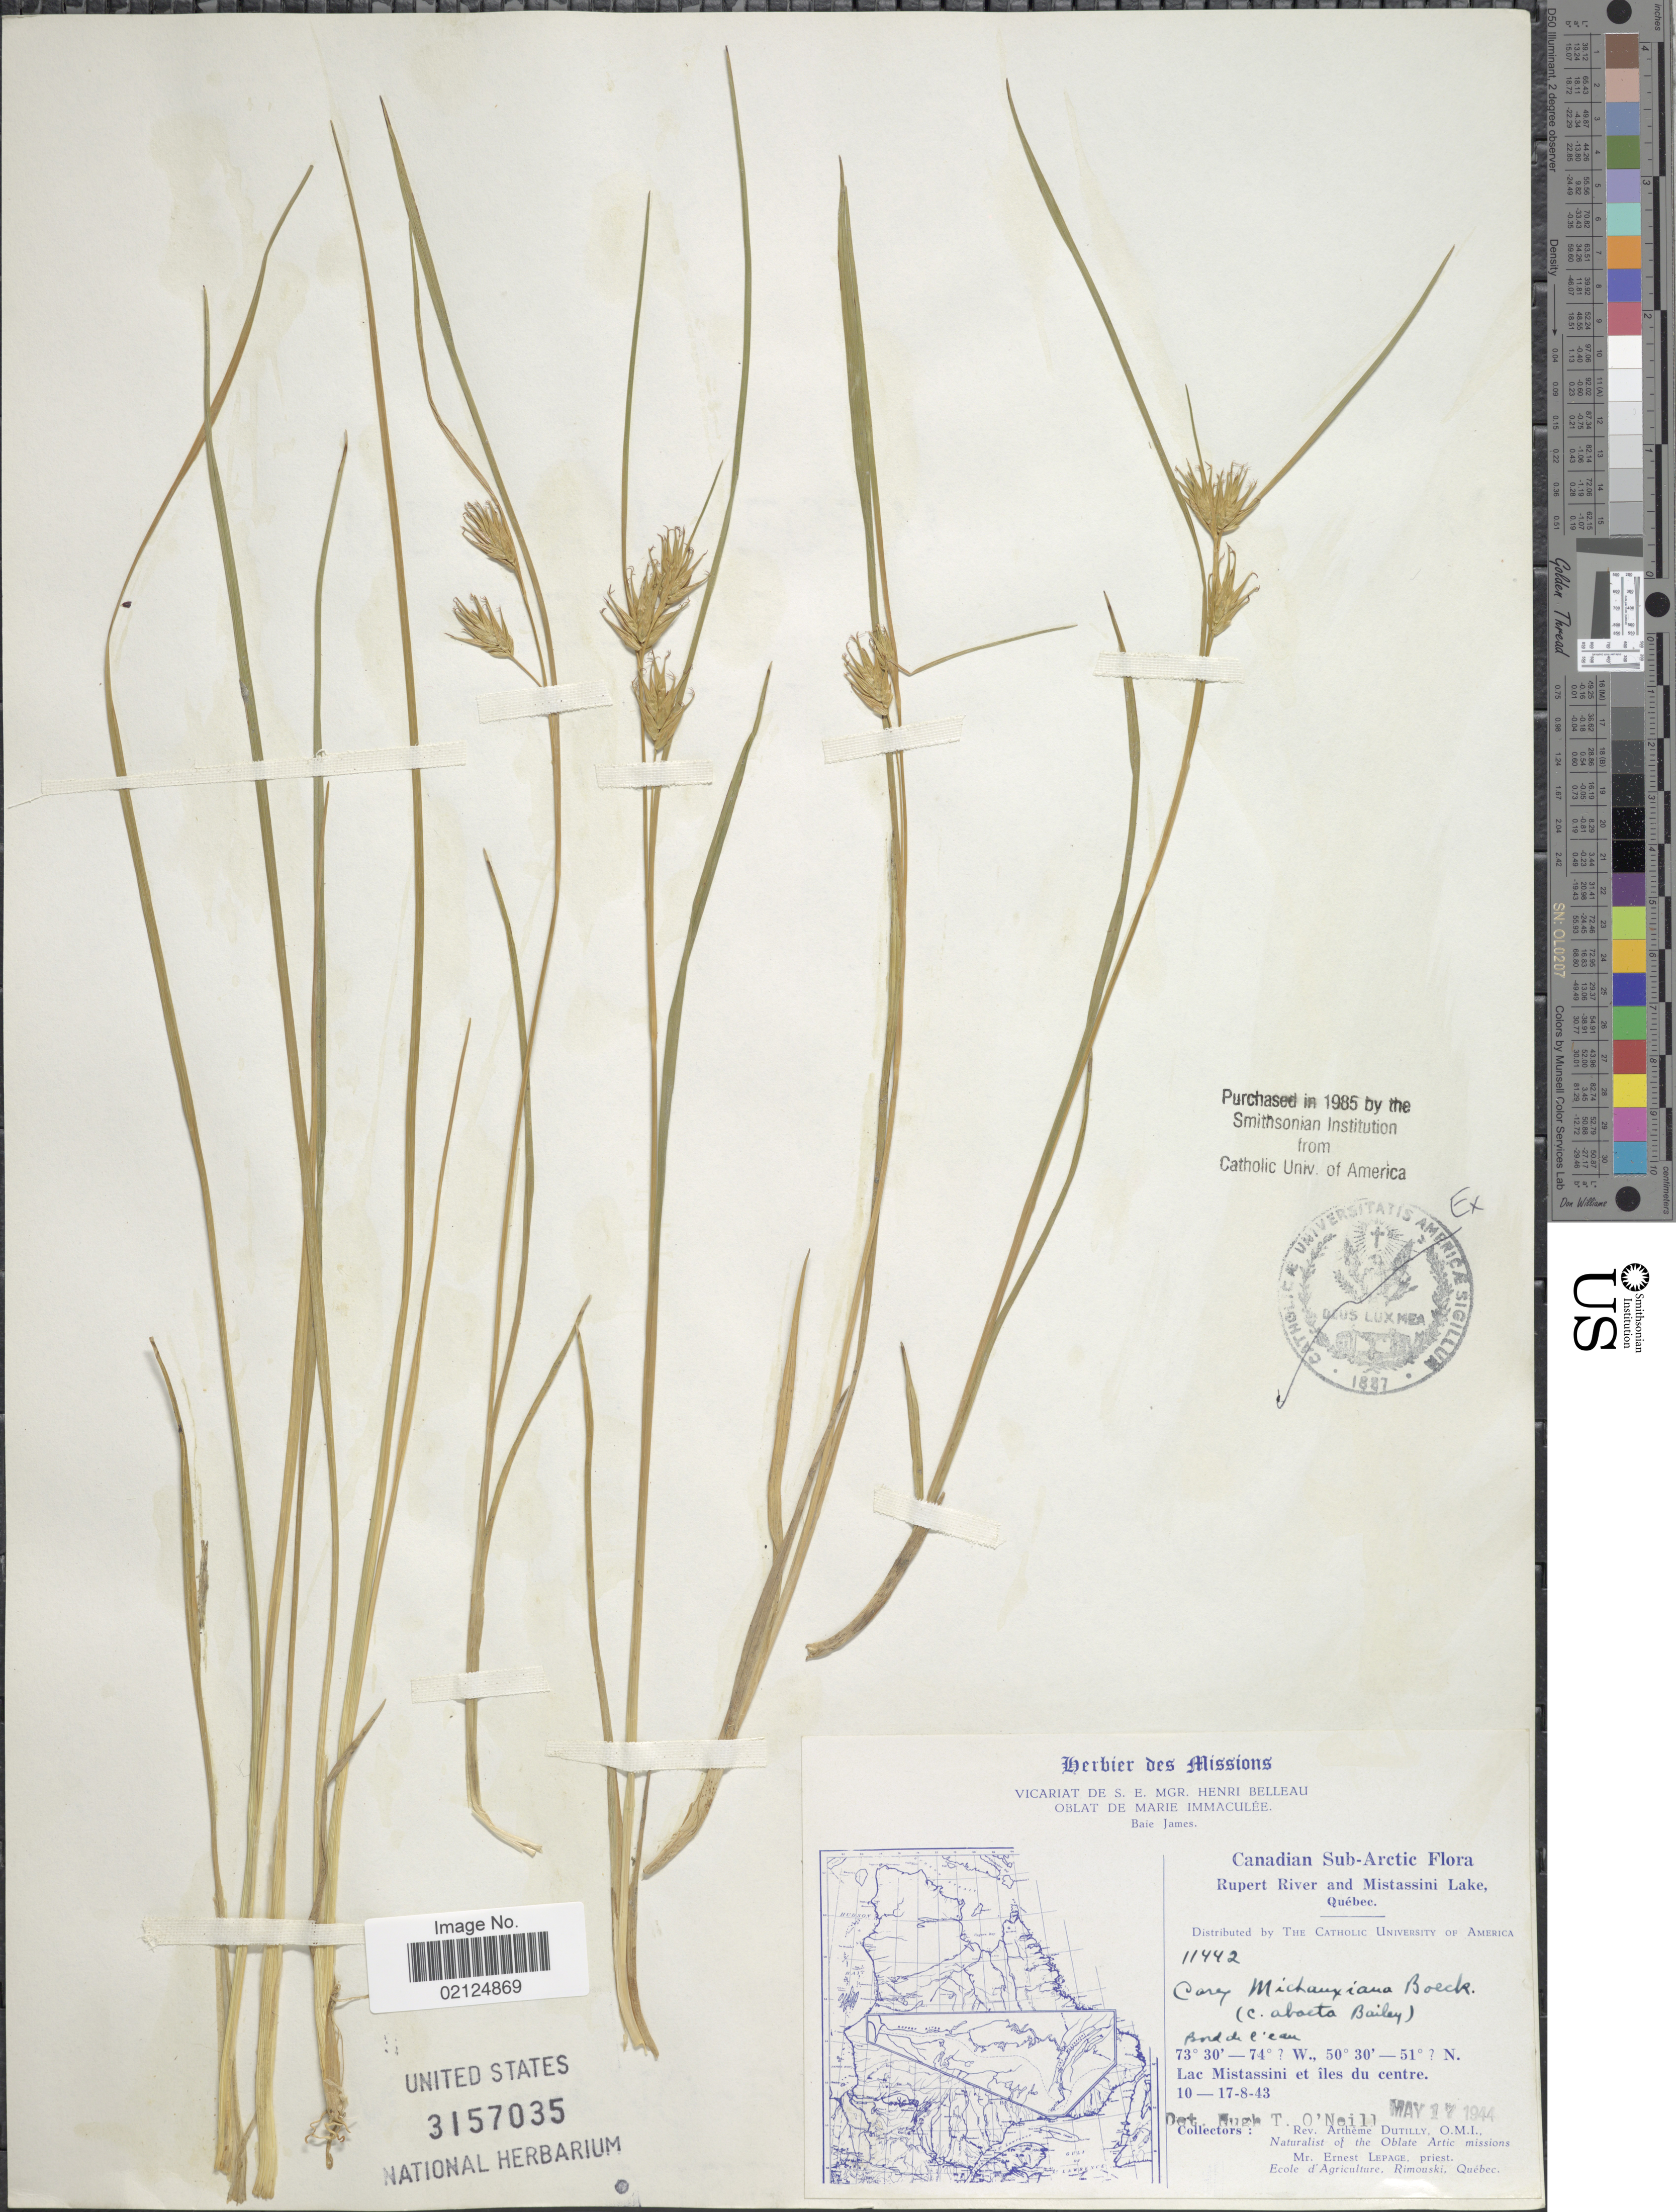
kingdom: Plantae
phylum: Tracheophyta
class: Liliopsida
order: Poales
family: Cyperaceae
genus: Carex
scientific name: Carex michauxiana subsp. michauxiana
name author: Boeckeler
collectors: A. Dutilly & E. Lepage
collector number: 11442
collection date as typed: Transcribed d/m/y: 10/8/43 to 17/8/43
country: Canada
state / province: Quebec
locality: Canadian Sub-Arctic, Rupert River and Mistassini Lake, Bord de l'eau Lac Mistassini et iles du centre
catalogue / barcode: US 3157035